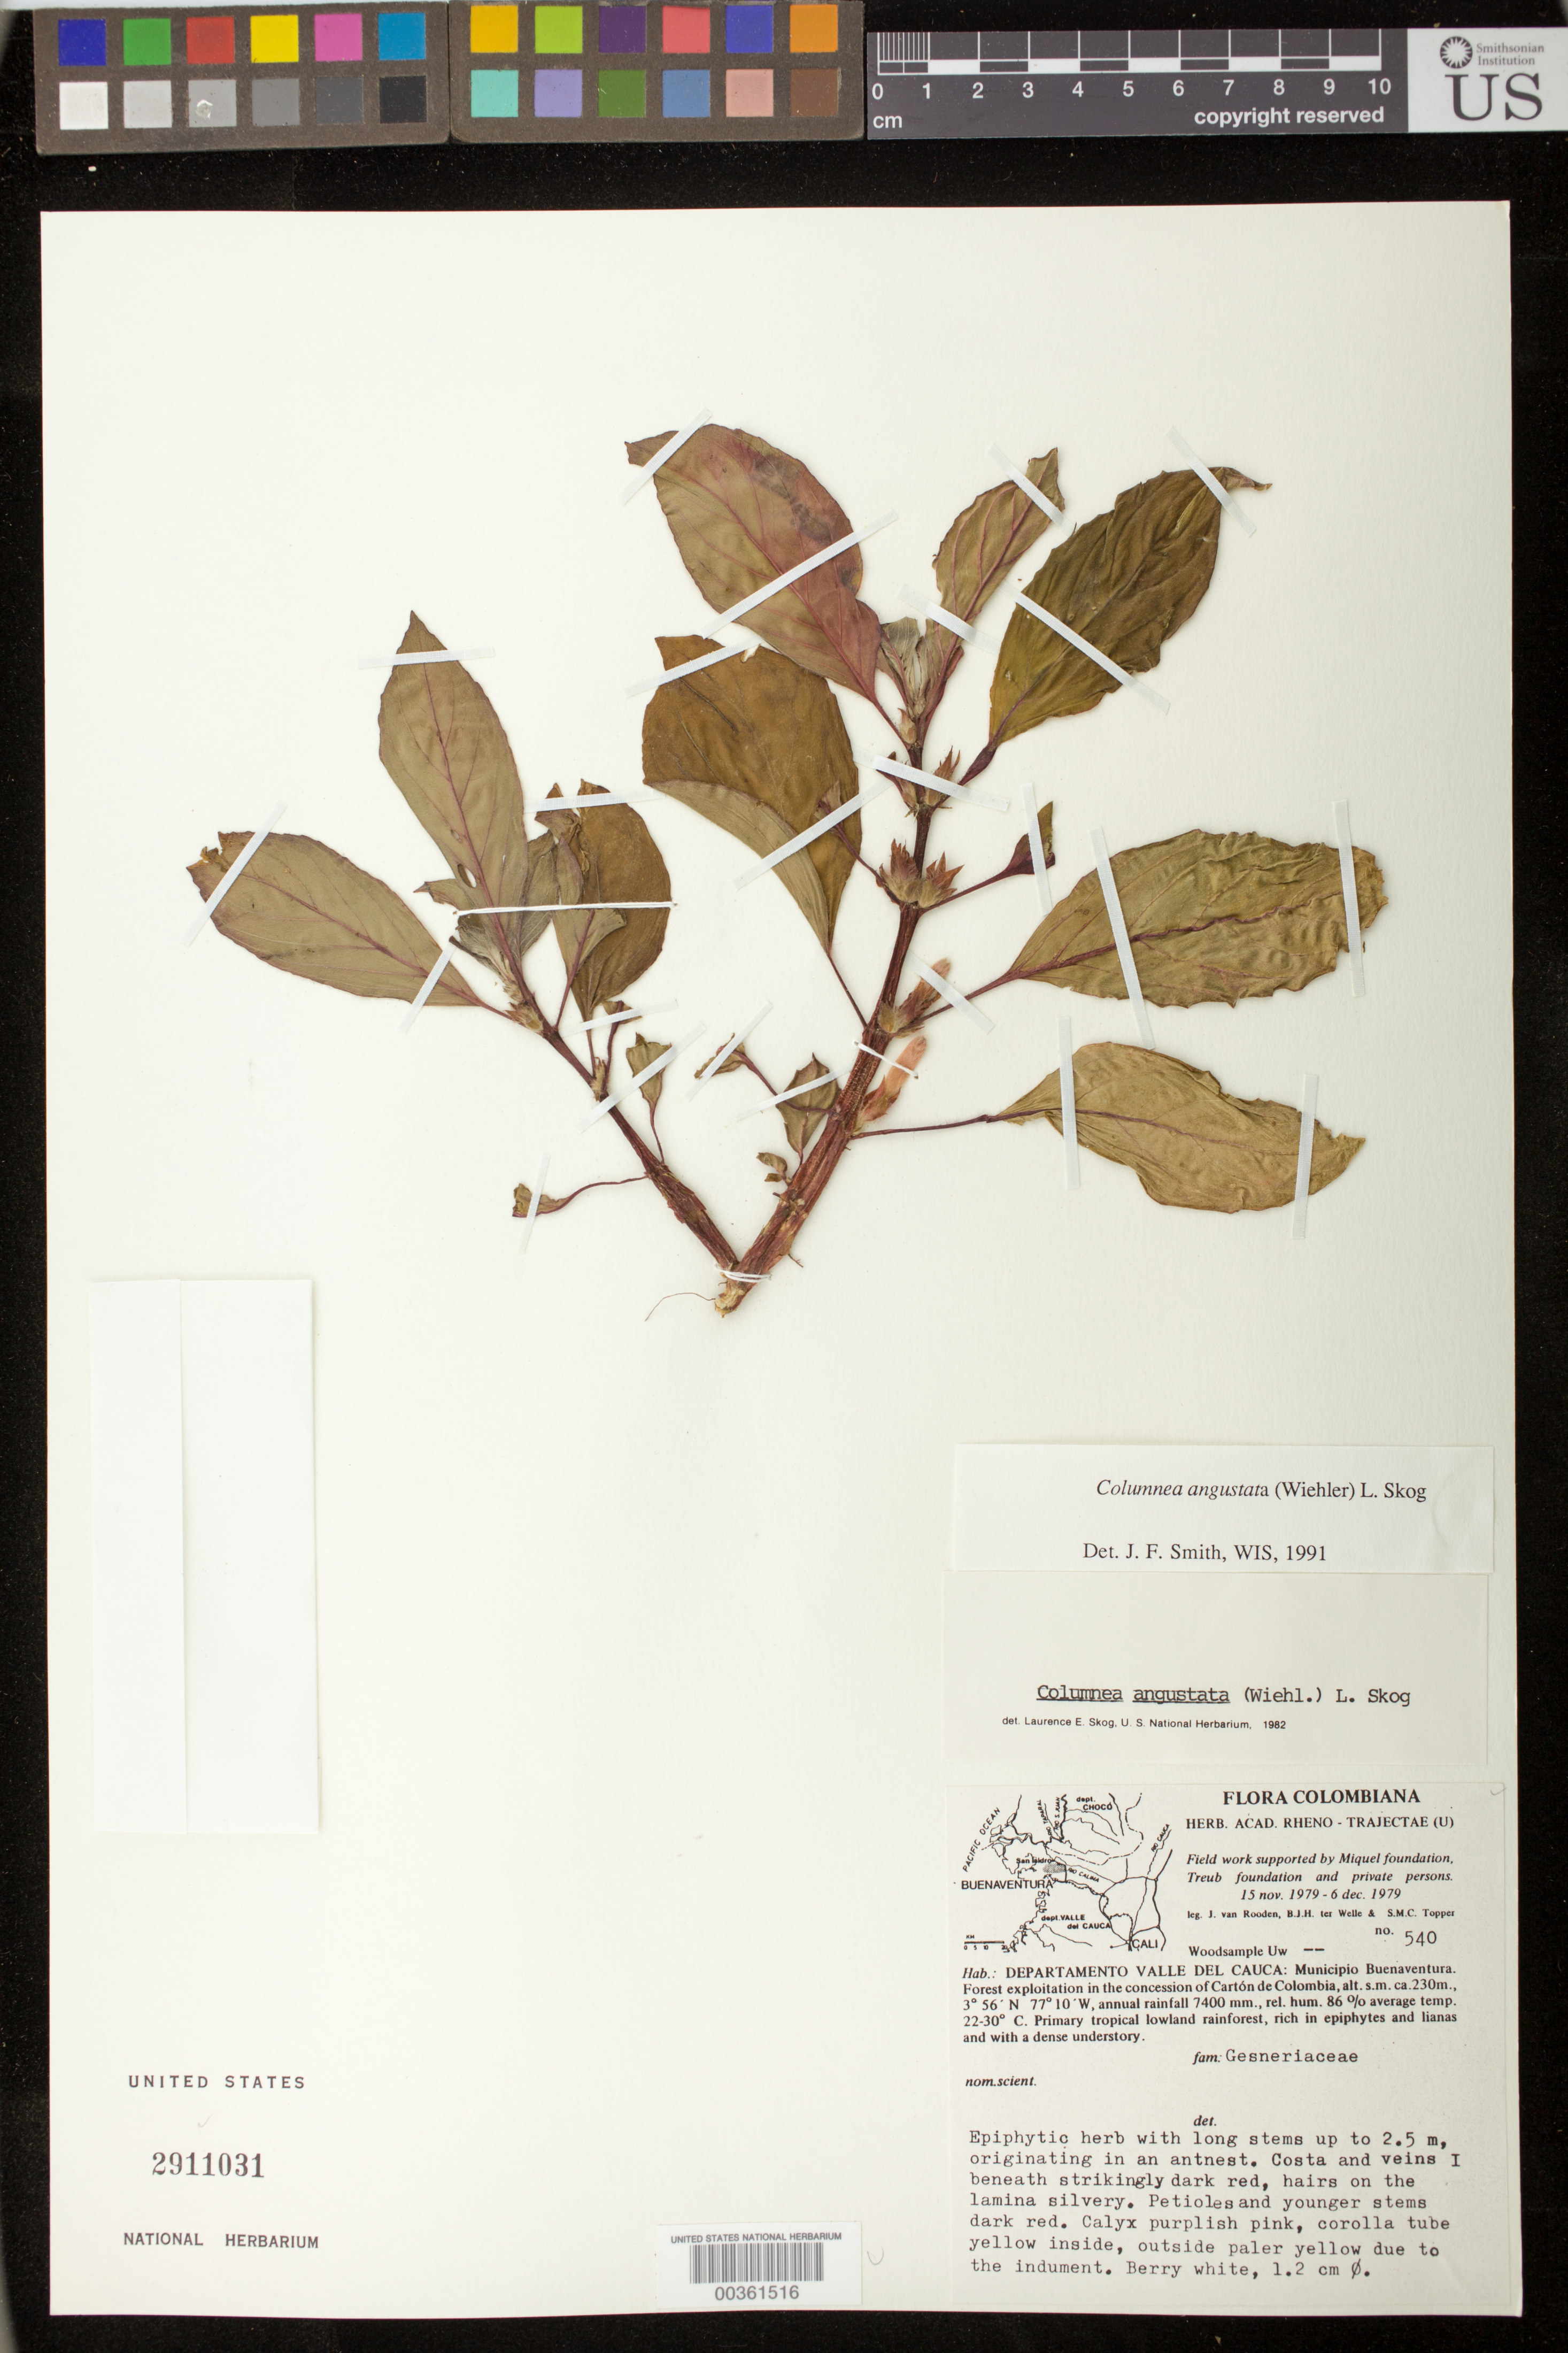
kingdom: Plantae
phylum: Tracheophyta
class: Magnoliopsida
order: Lamiales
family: Gesneriaceae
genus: Columnea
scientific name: Columnea angustata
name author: (Wiehler) L.E. Skog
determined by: Skog, Laurence E.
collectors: J. Van Rooden, B. Welle & -. Topper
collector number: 540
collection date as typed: Nov-Dec 1979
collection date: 1979-11/1979-12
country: Colombia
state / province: Valle del Cauca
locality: Mpio. Buenaventura. Forest exploitation in the concession of Cartón de Colombia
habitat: Primary tropical lowland rainforest, rich in epiphytes and lianas and with a dense understory. Annual rainfall 7400 mm, rel. hum. 86%, average temp. 22-30°C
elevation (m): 230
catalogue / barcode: US 2911031